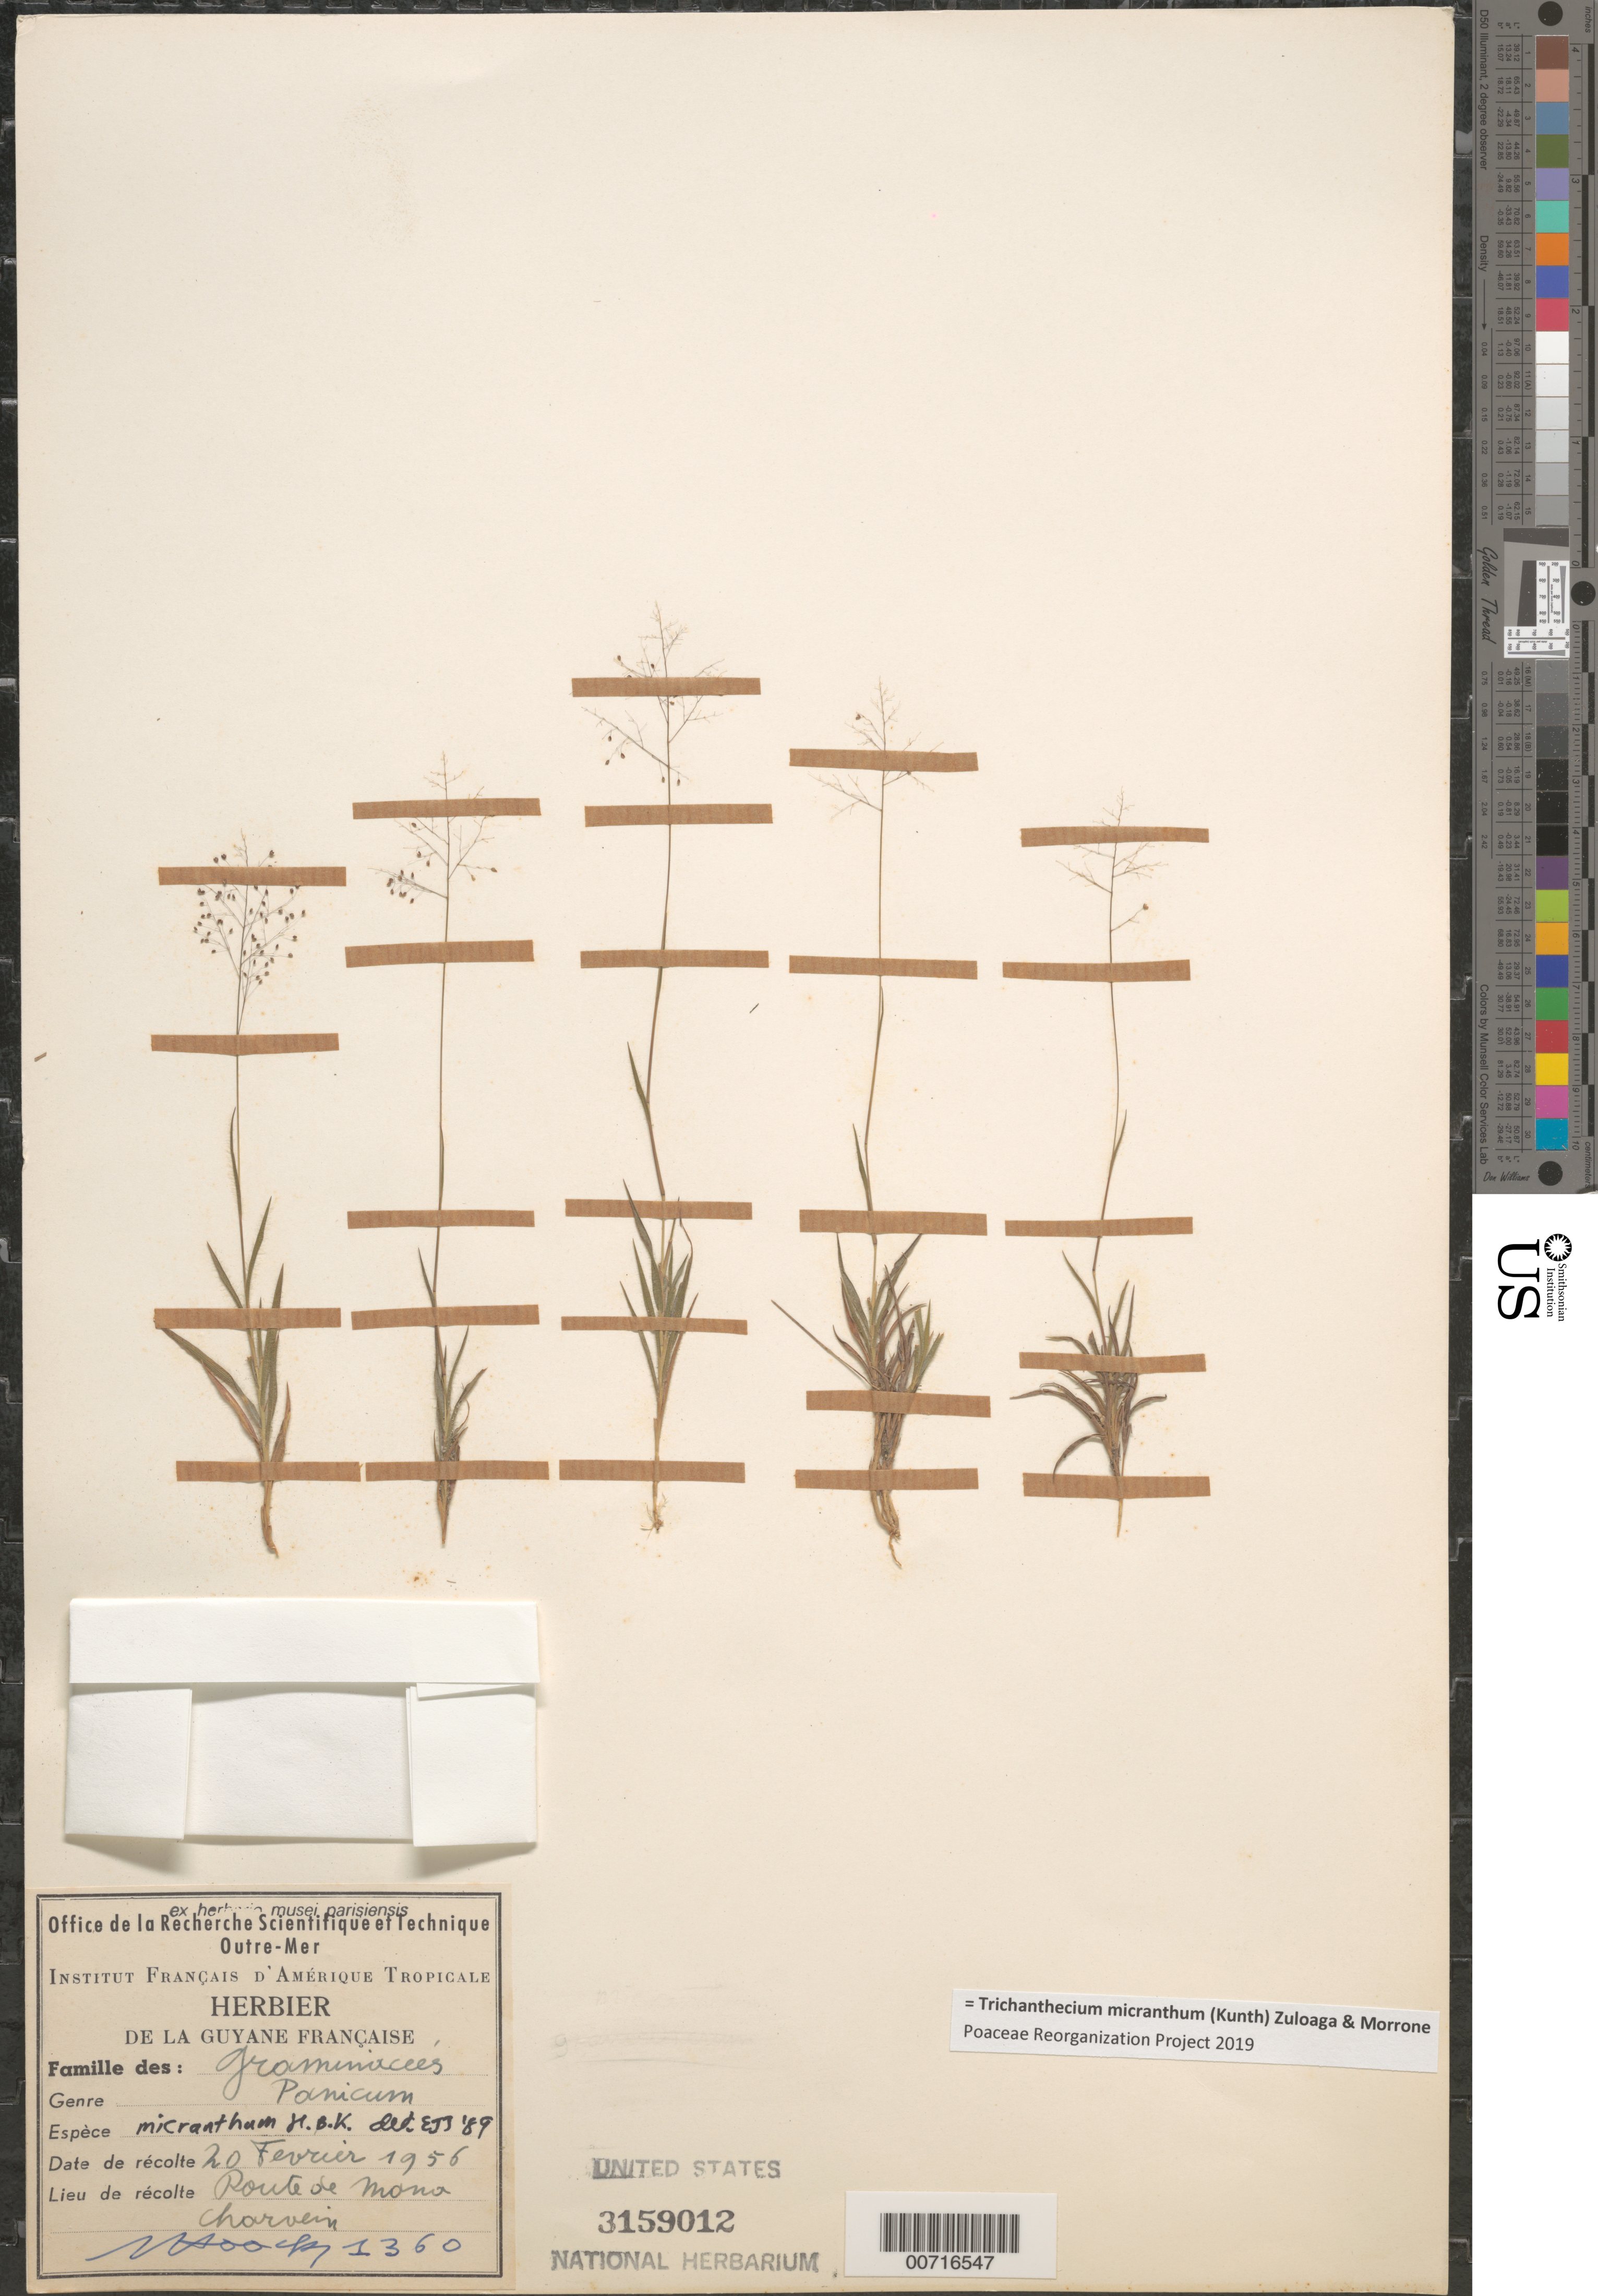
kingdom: Plantae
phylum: Tracheophyta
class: Liliopsida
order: Poales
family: Poaceae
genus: Trichanthecium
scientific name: Trichanthecium micranthum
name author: (Kunth) Zuloaga & Morrone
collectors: N. Hoock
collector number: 1360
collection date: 1956-02-20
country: French Guiana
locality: Route de Moni Charvein.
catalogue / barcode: US 3159012